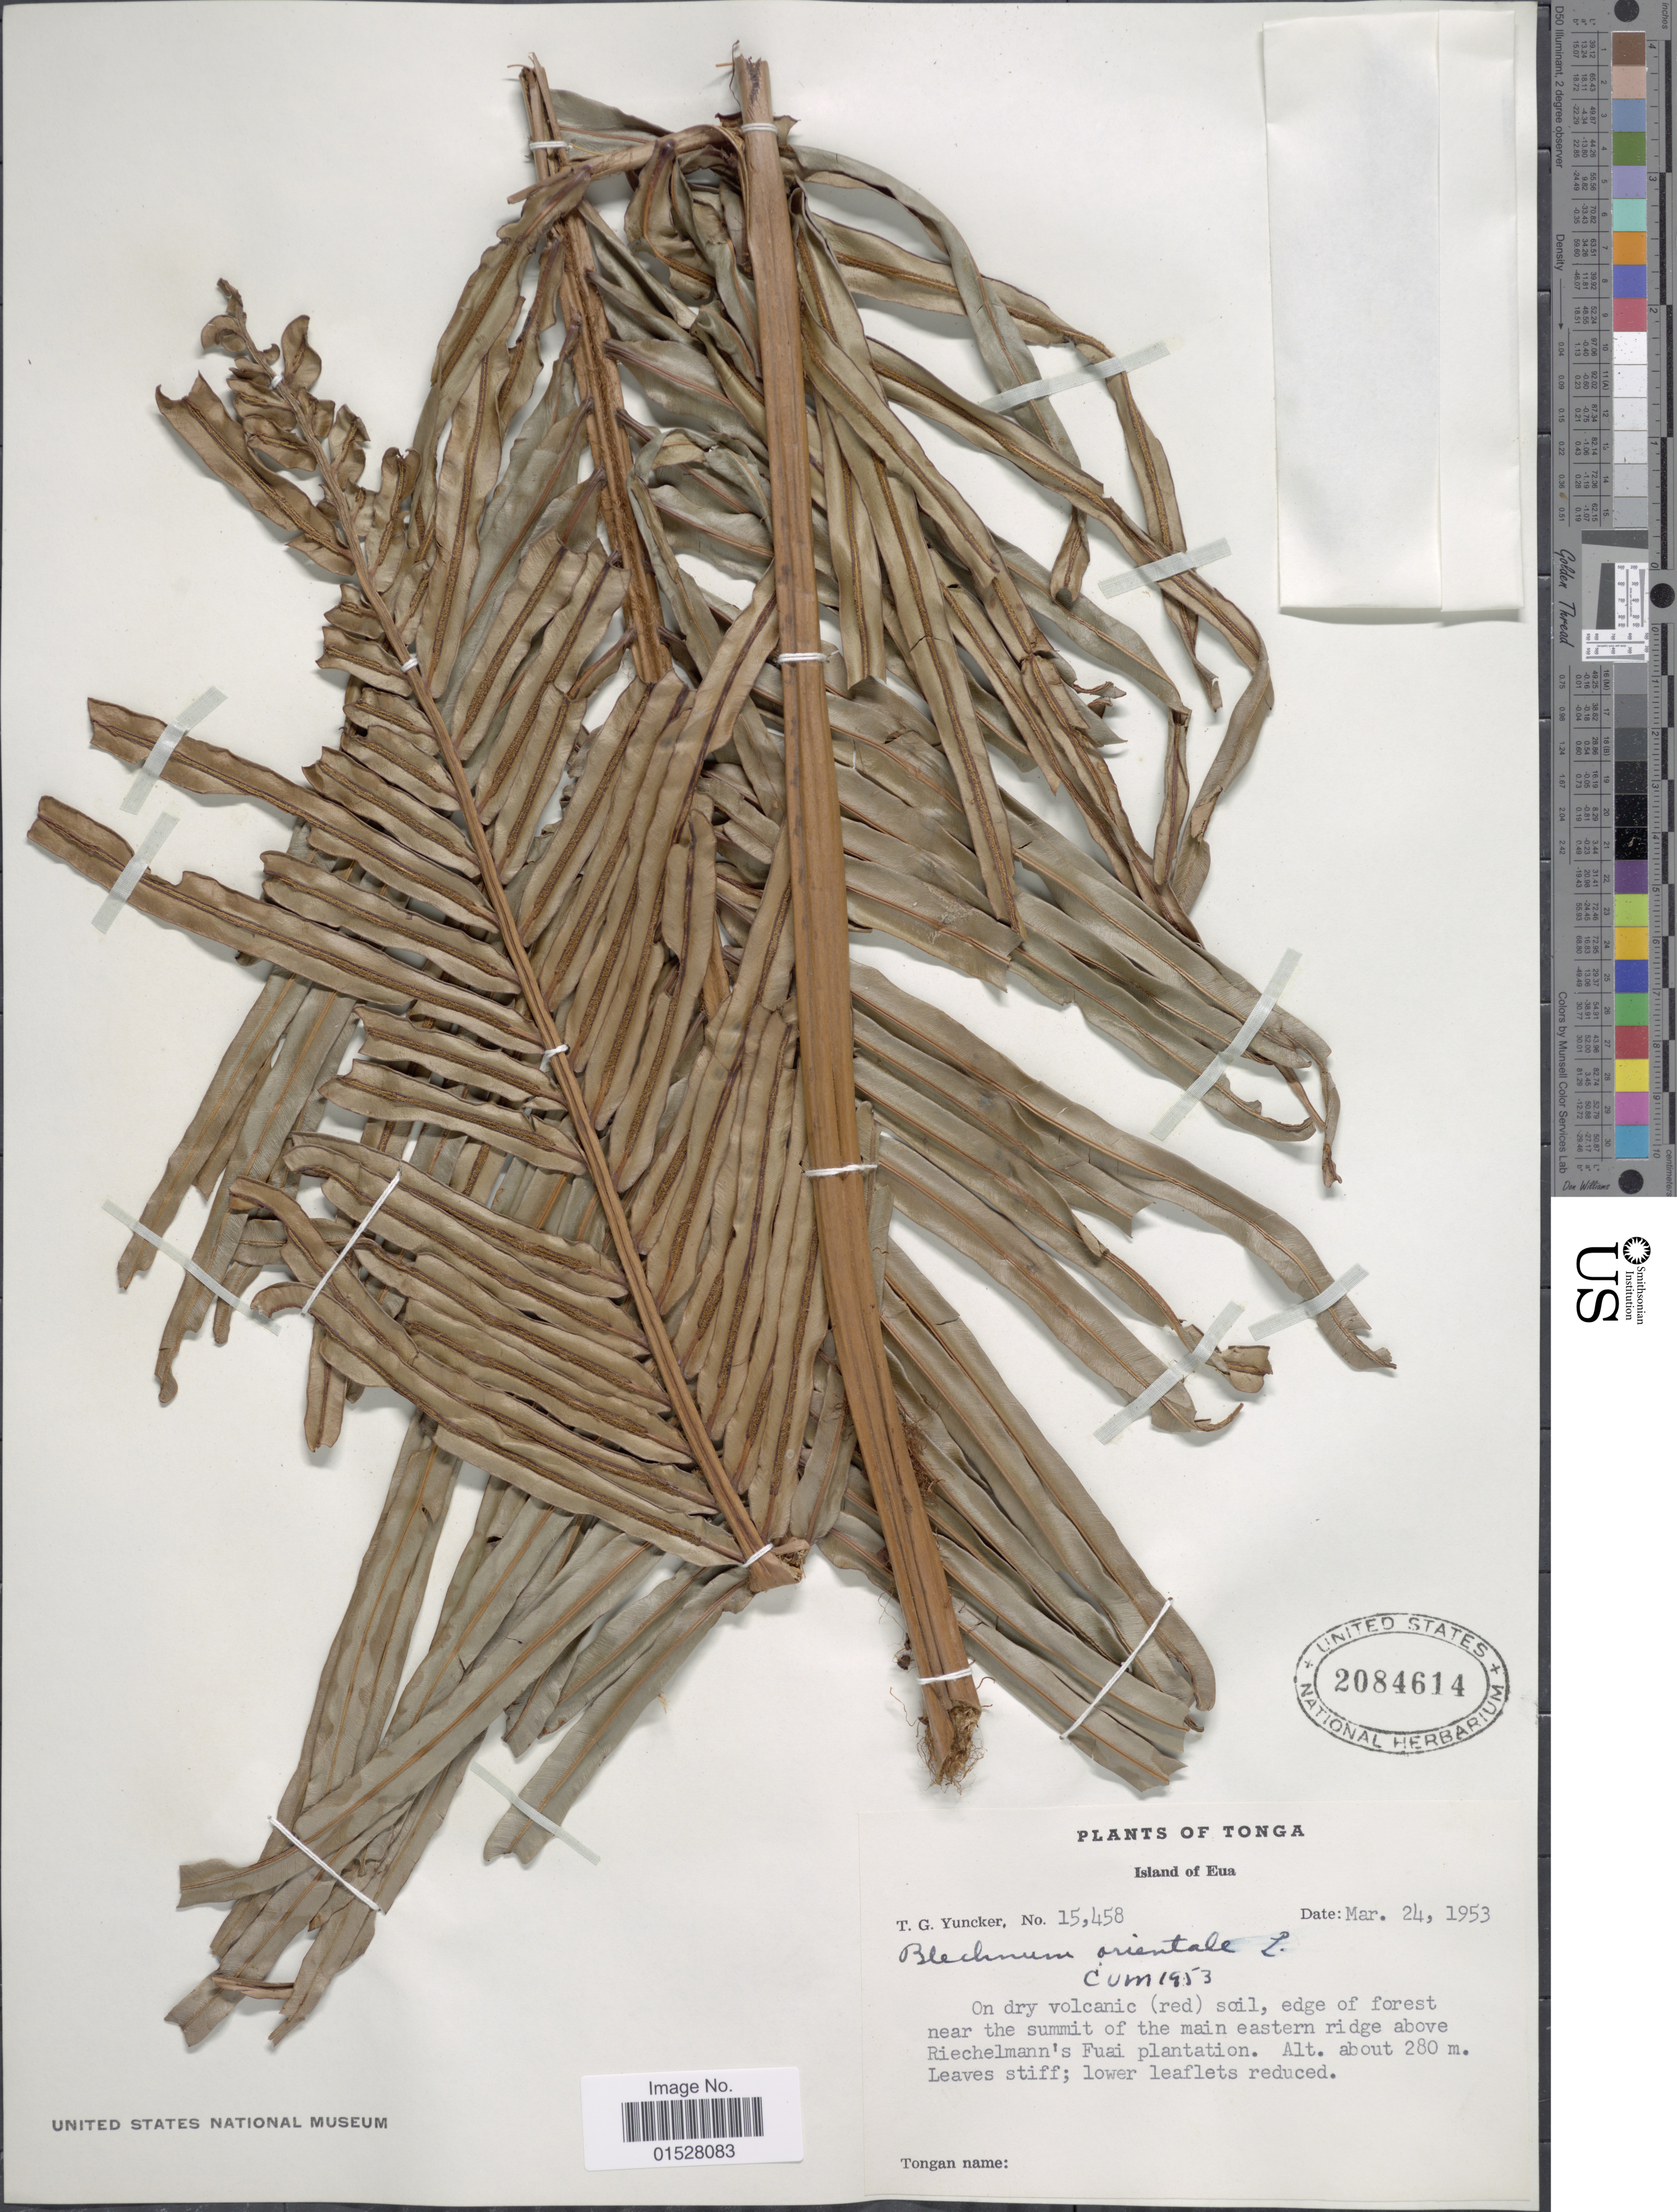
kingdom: Plantae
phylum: Tracheophyta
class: Polypodiopsida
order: Polypodiales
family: Blechnaceae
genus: Blechnum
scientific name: Blechnum orientale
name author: L.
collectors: T. G. Yuncker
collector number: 15458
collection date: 1953-03-24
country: Tonga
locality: Eua, on dry volcanic (red) soil, edge of forest near the summit of the main eastern ridge above Riechelmann's Fuai plantation.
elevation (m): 280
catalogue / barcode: US 2084614